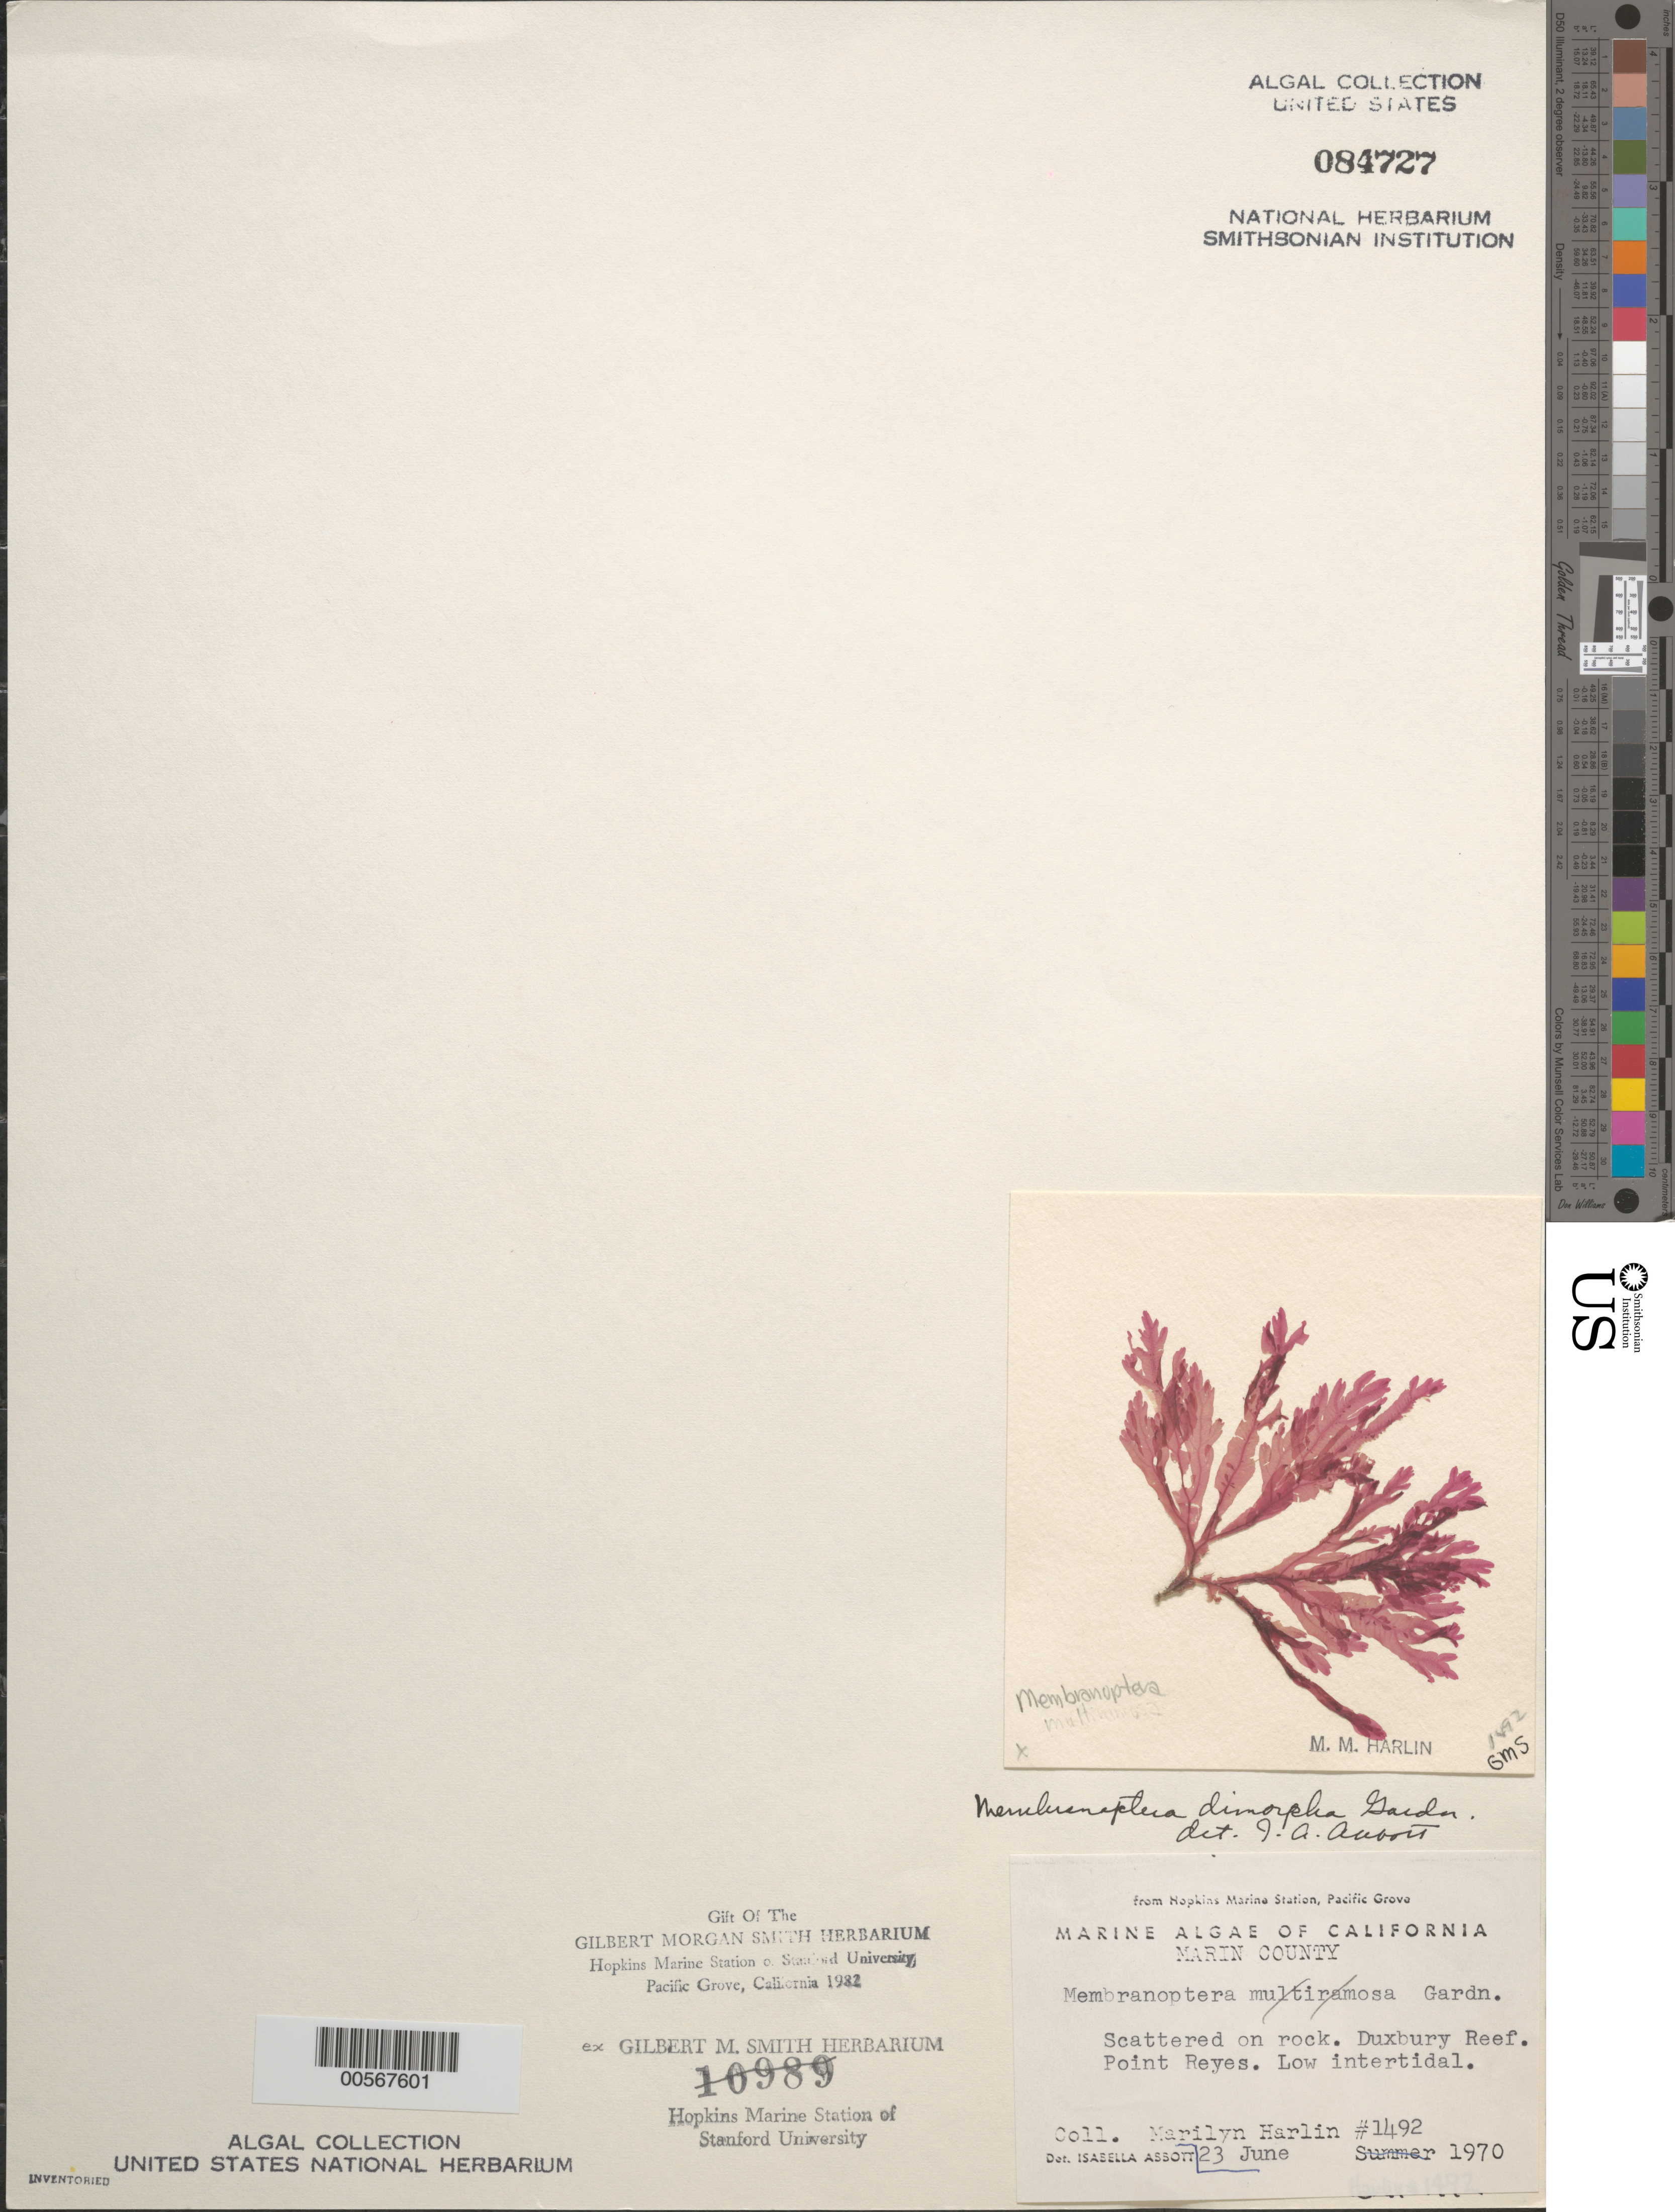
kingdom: Plantae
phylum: Rhodophyta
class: Florideophyceae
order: Ceramiales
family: Delesseriaceae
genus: Membranoptera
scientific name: Membranoptera platyphylla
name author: (Setch. & N.L. Gardner) Kylin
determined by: Algae name updating Project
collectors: M. Harlin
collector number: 1492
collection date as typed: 23 Jun 1970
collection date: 1970-06-23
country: United States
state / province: California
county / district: Marin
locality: Duxbury Reef, Point Reyes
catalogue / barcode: US 84727